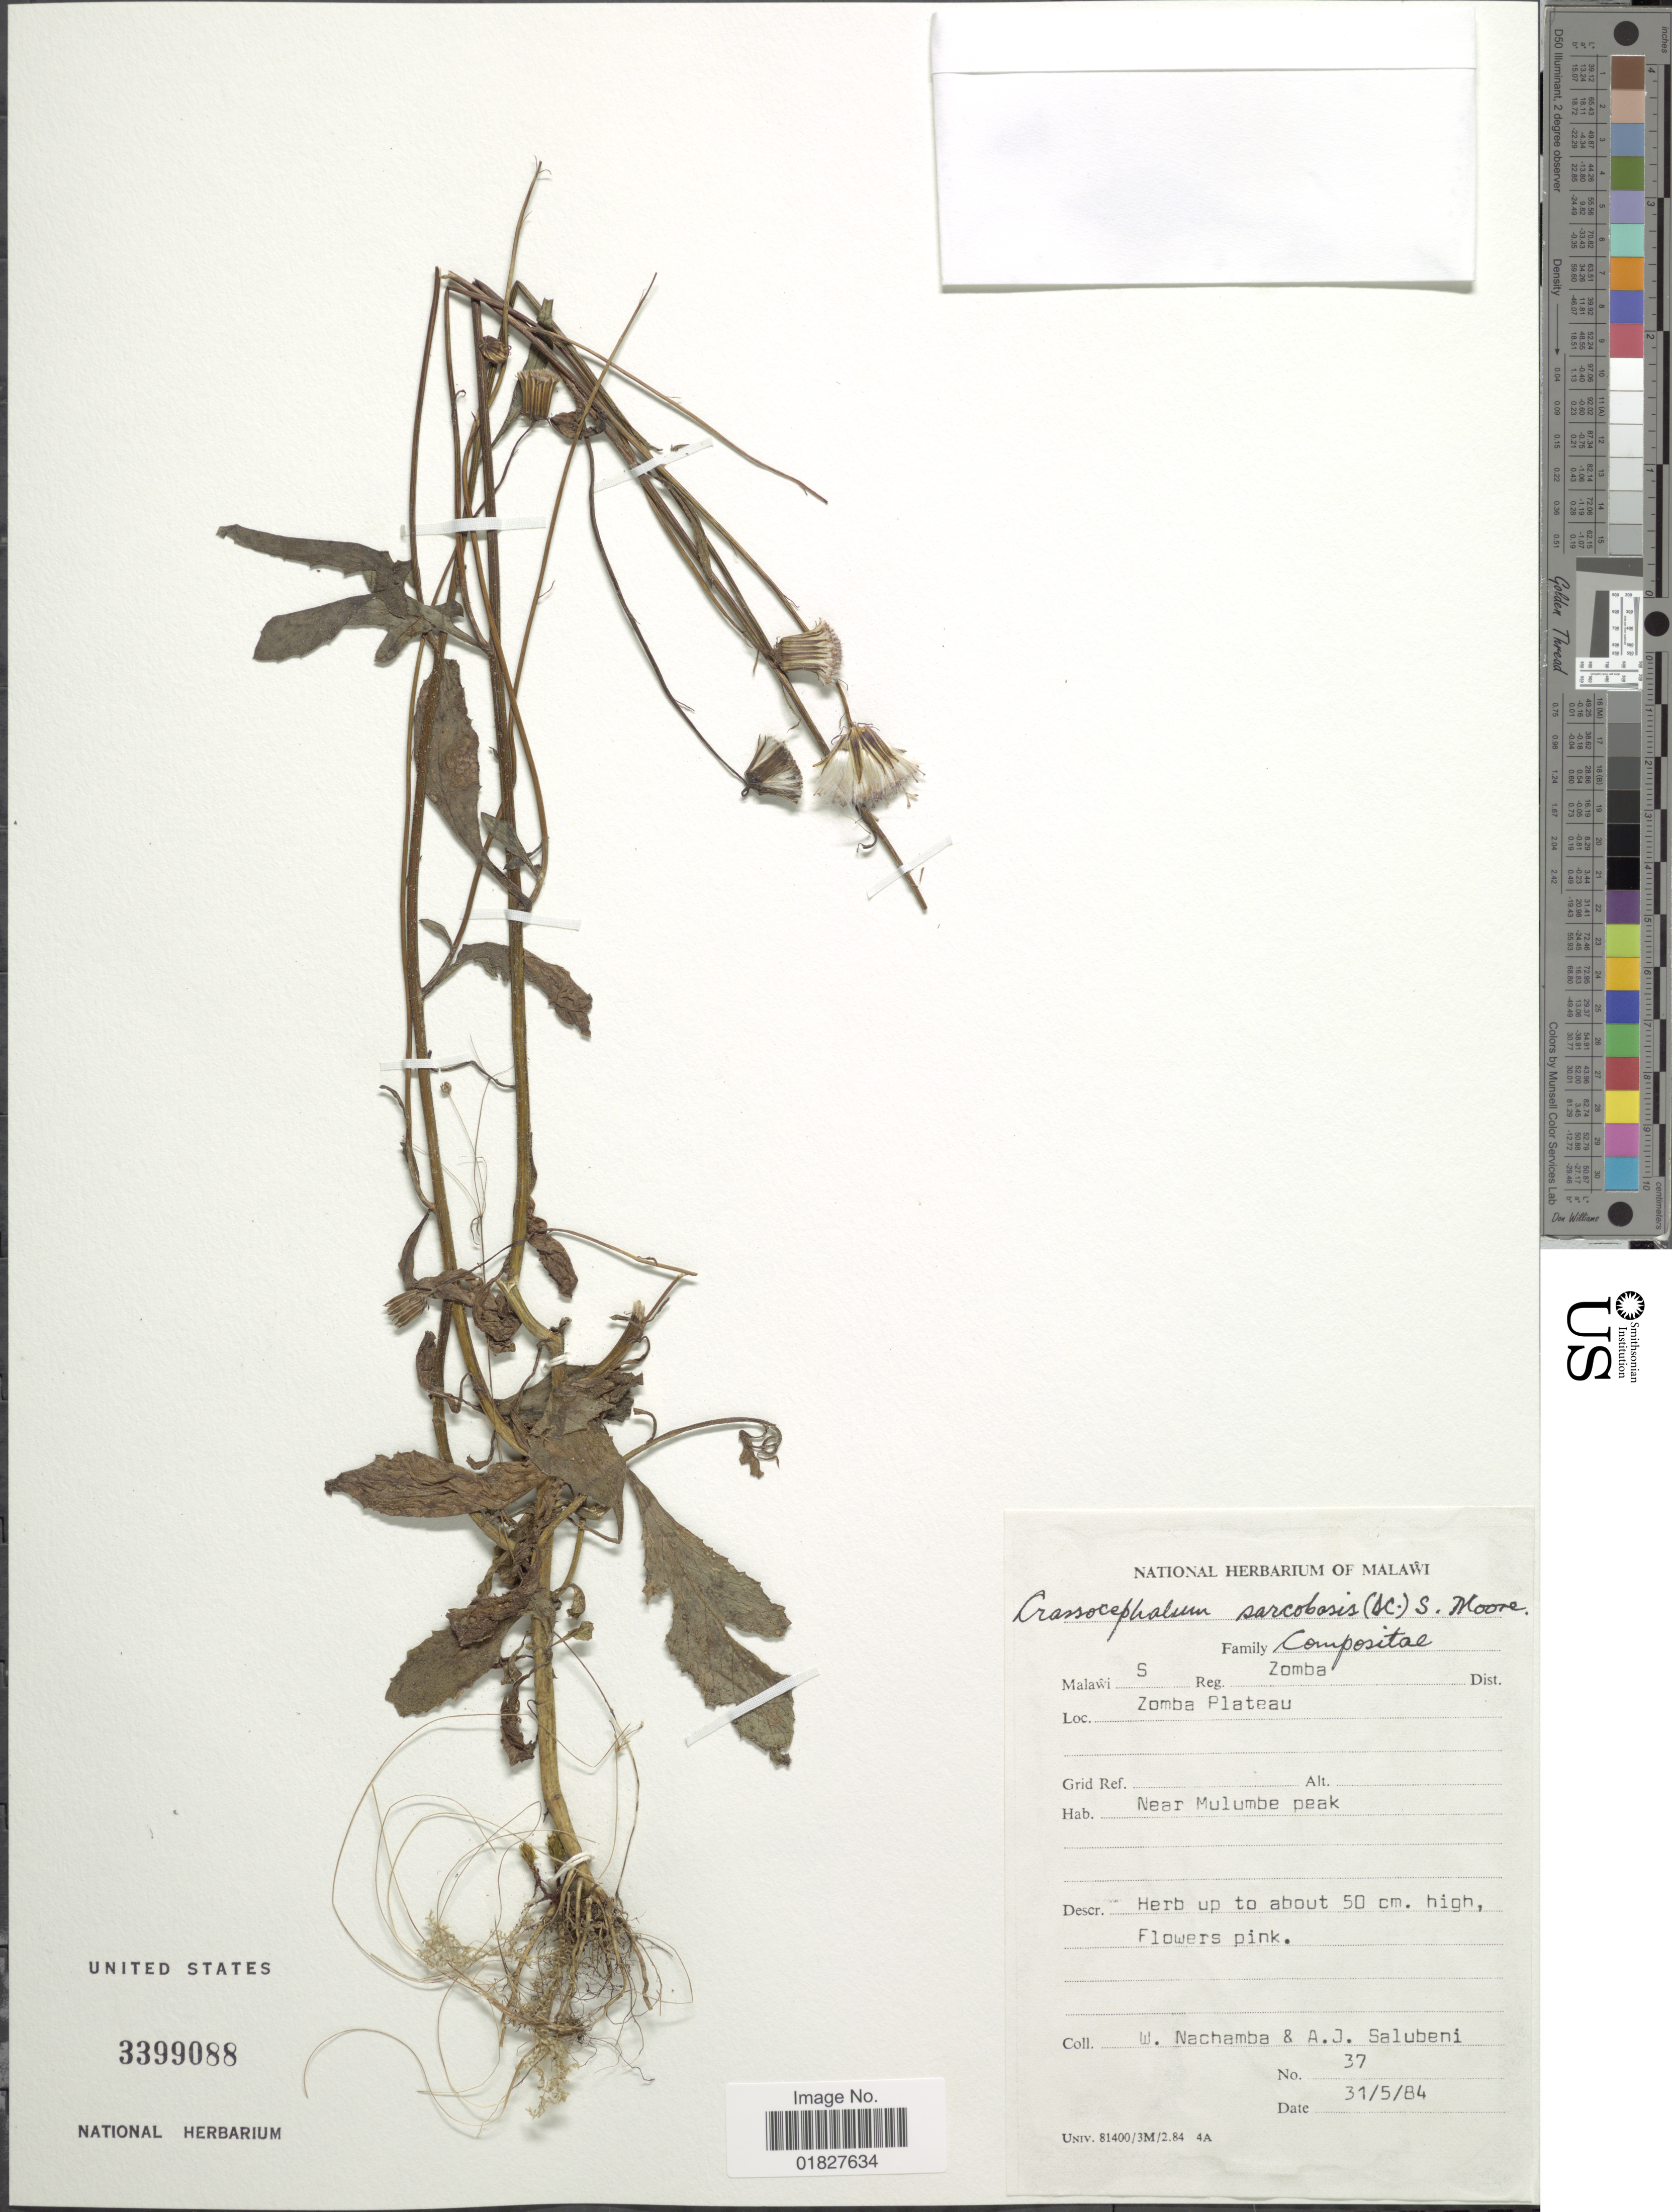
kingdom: Plantae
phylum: Tracheophyta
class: Magnoliopsida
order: Asterales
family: Asteraceae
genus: Crassocephalum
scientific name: Crassocephalum sarcobasis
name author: S. Moore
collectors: W. Nachamba & A. J. Salubeni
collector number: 37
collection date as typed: Transcribed d/m/y: 31/5/84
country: Malawi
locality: Zomba Dist., Zomba Plateau, near Mulumbe peak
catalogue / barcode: US 3399088